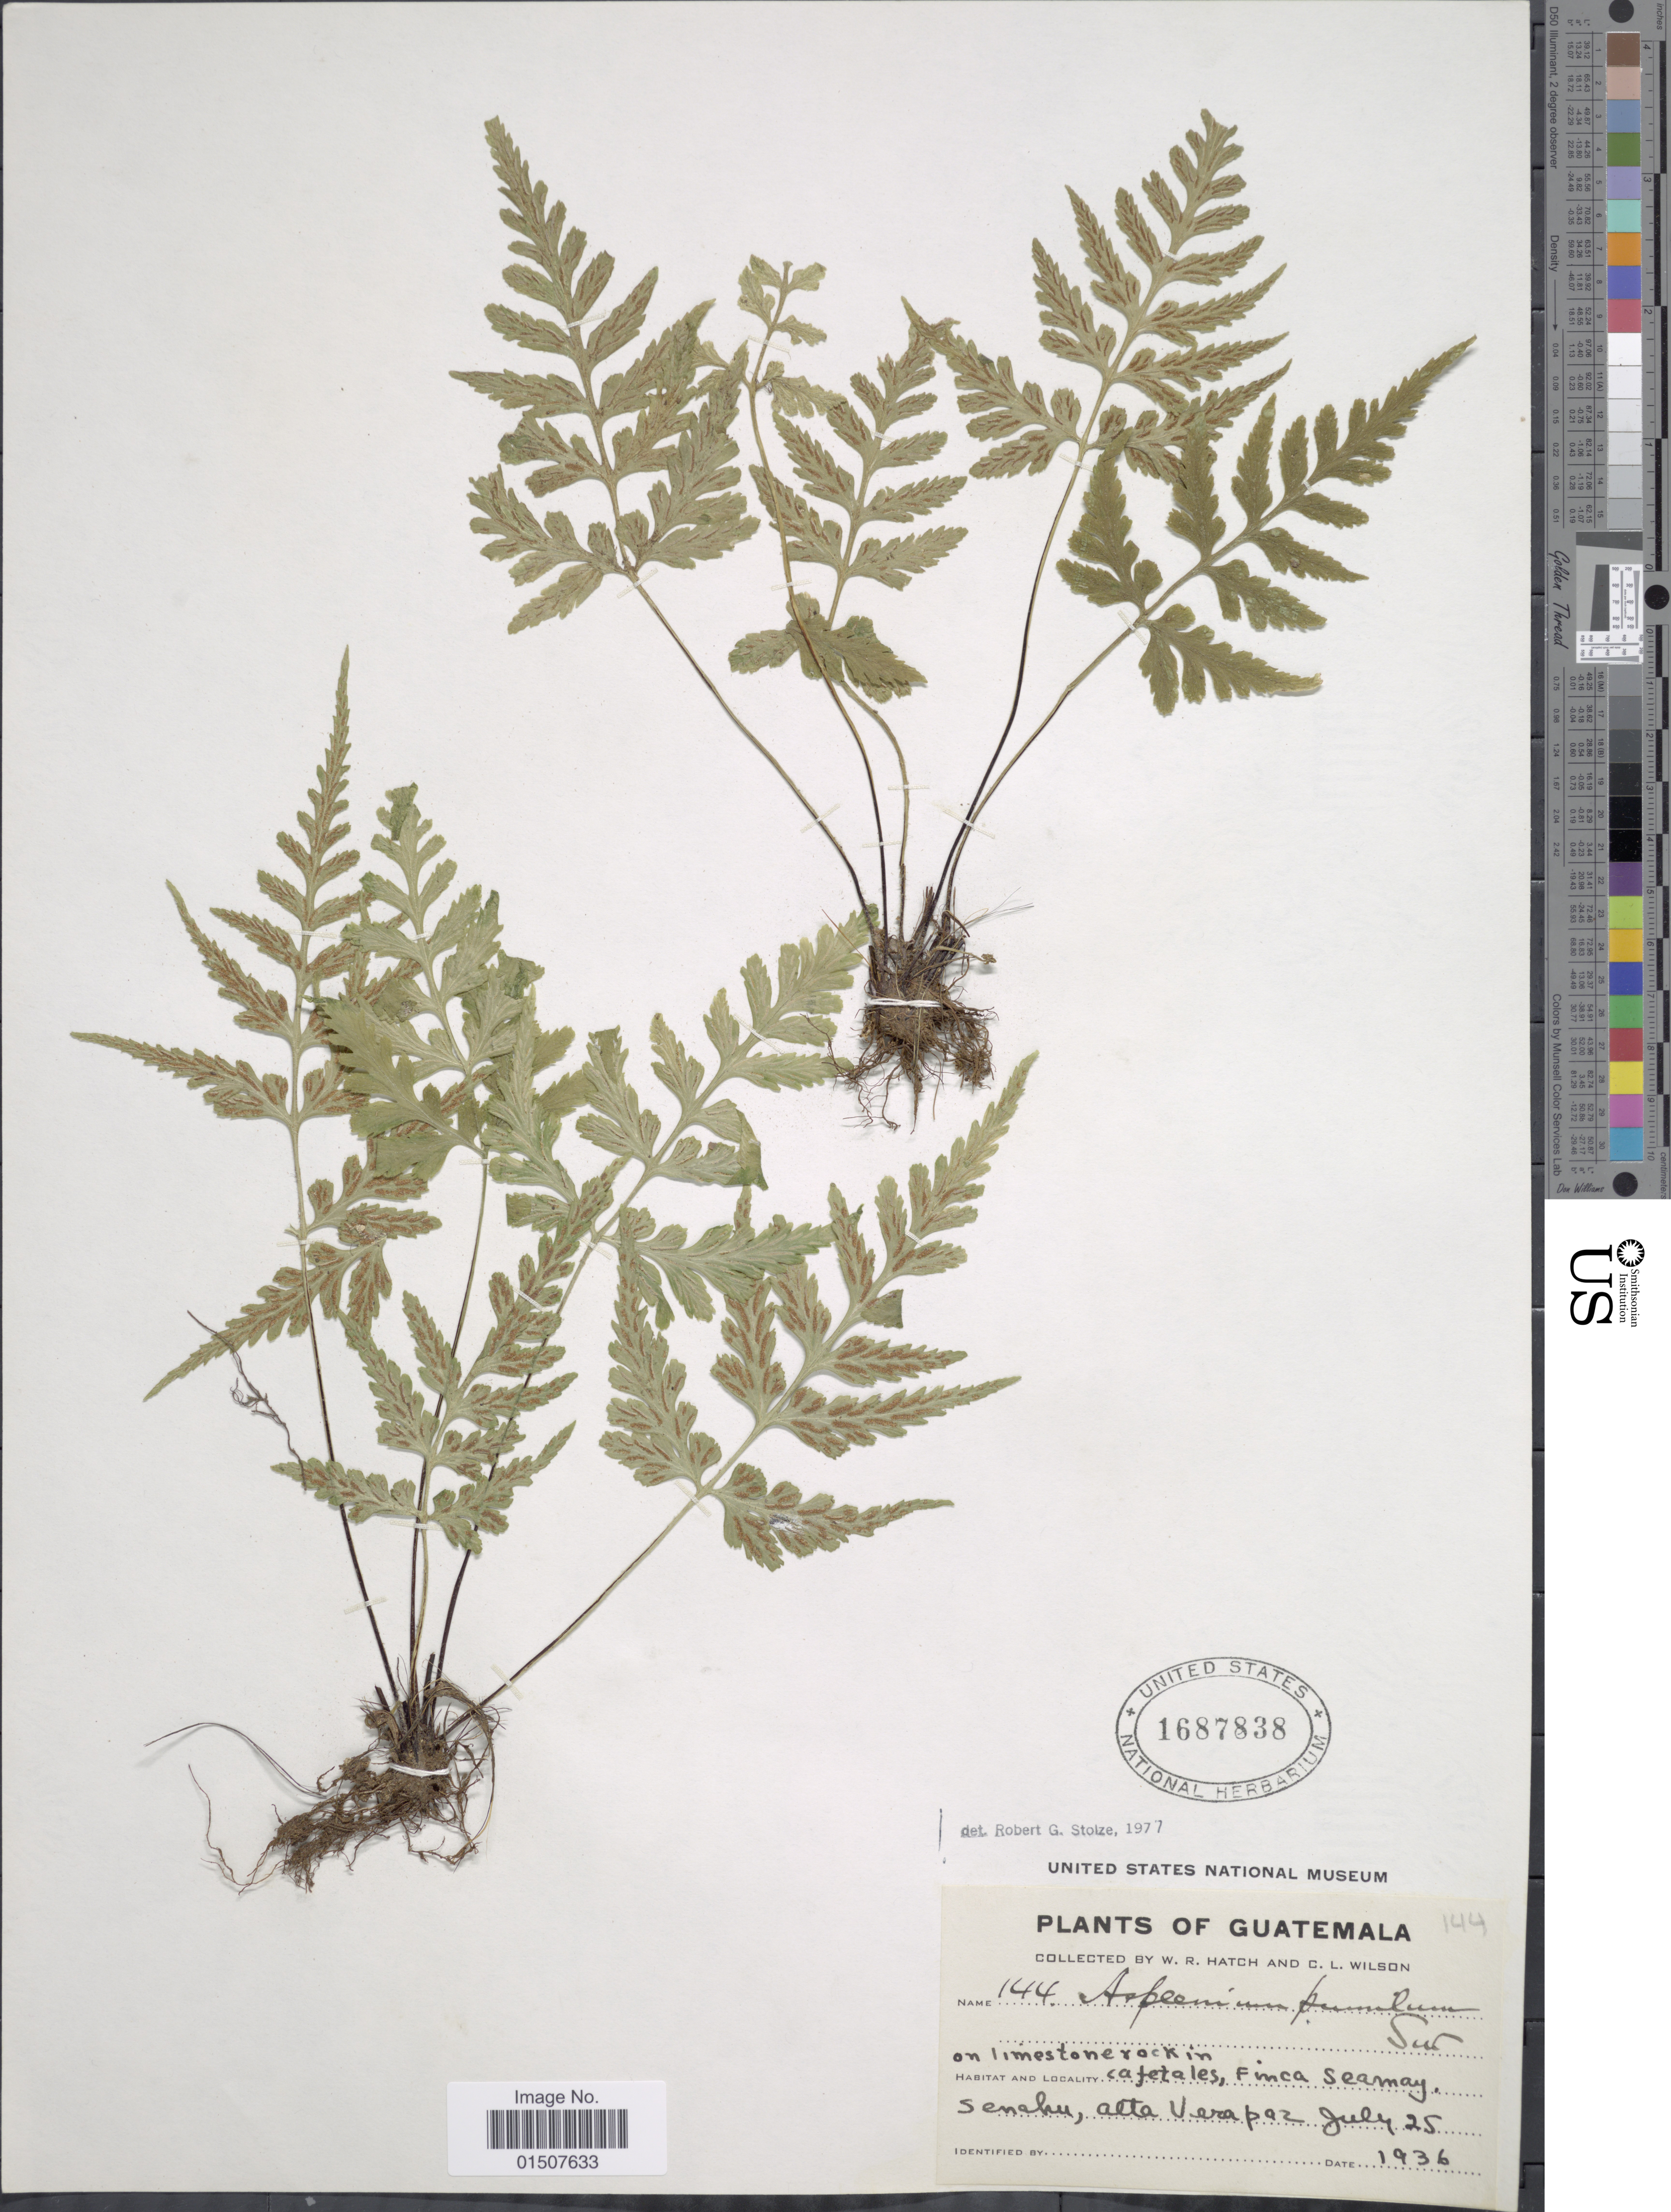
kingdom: Plantae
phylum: Tracheophyta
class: Polypodiopsida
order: Polypodiales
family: Aspleniaceae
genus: Asplenium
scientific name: Asplenium pumilum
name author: Sw.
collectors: W. Hatch & C. L. Wilson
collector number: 144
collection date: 1936-07-25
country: Guatemala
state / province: Alta Verapaz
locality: On limestone rock in cafetales, Finca seamay. Senahu, Alta Verapaz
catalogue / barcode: US 1687838